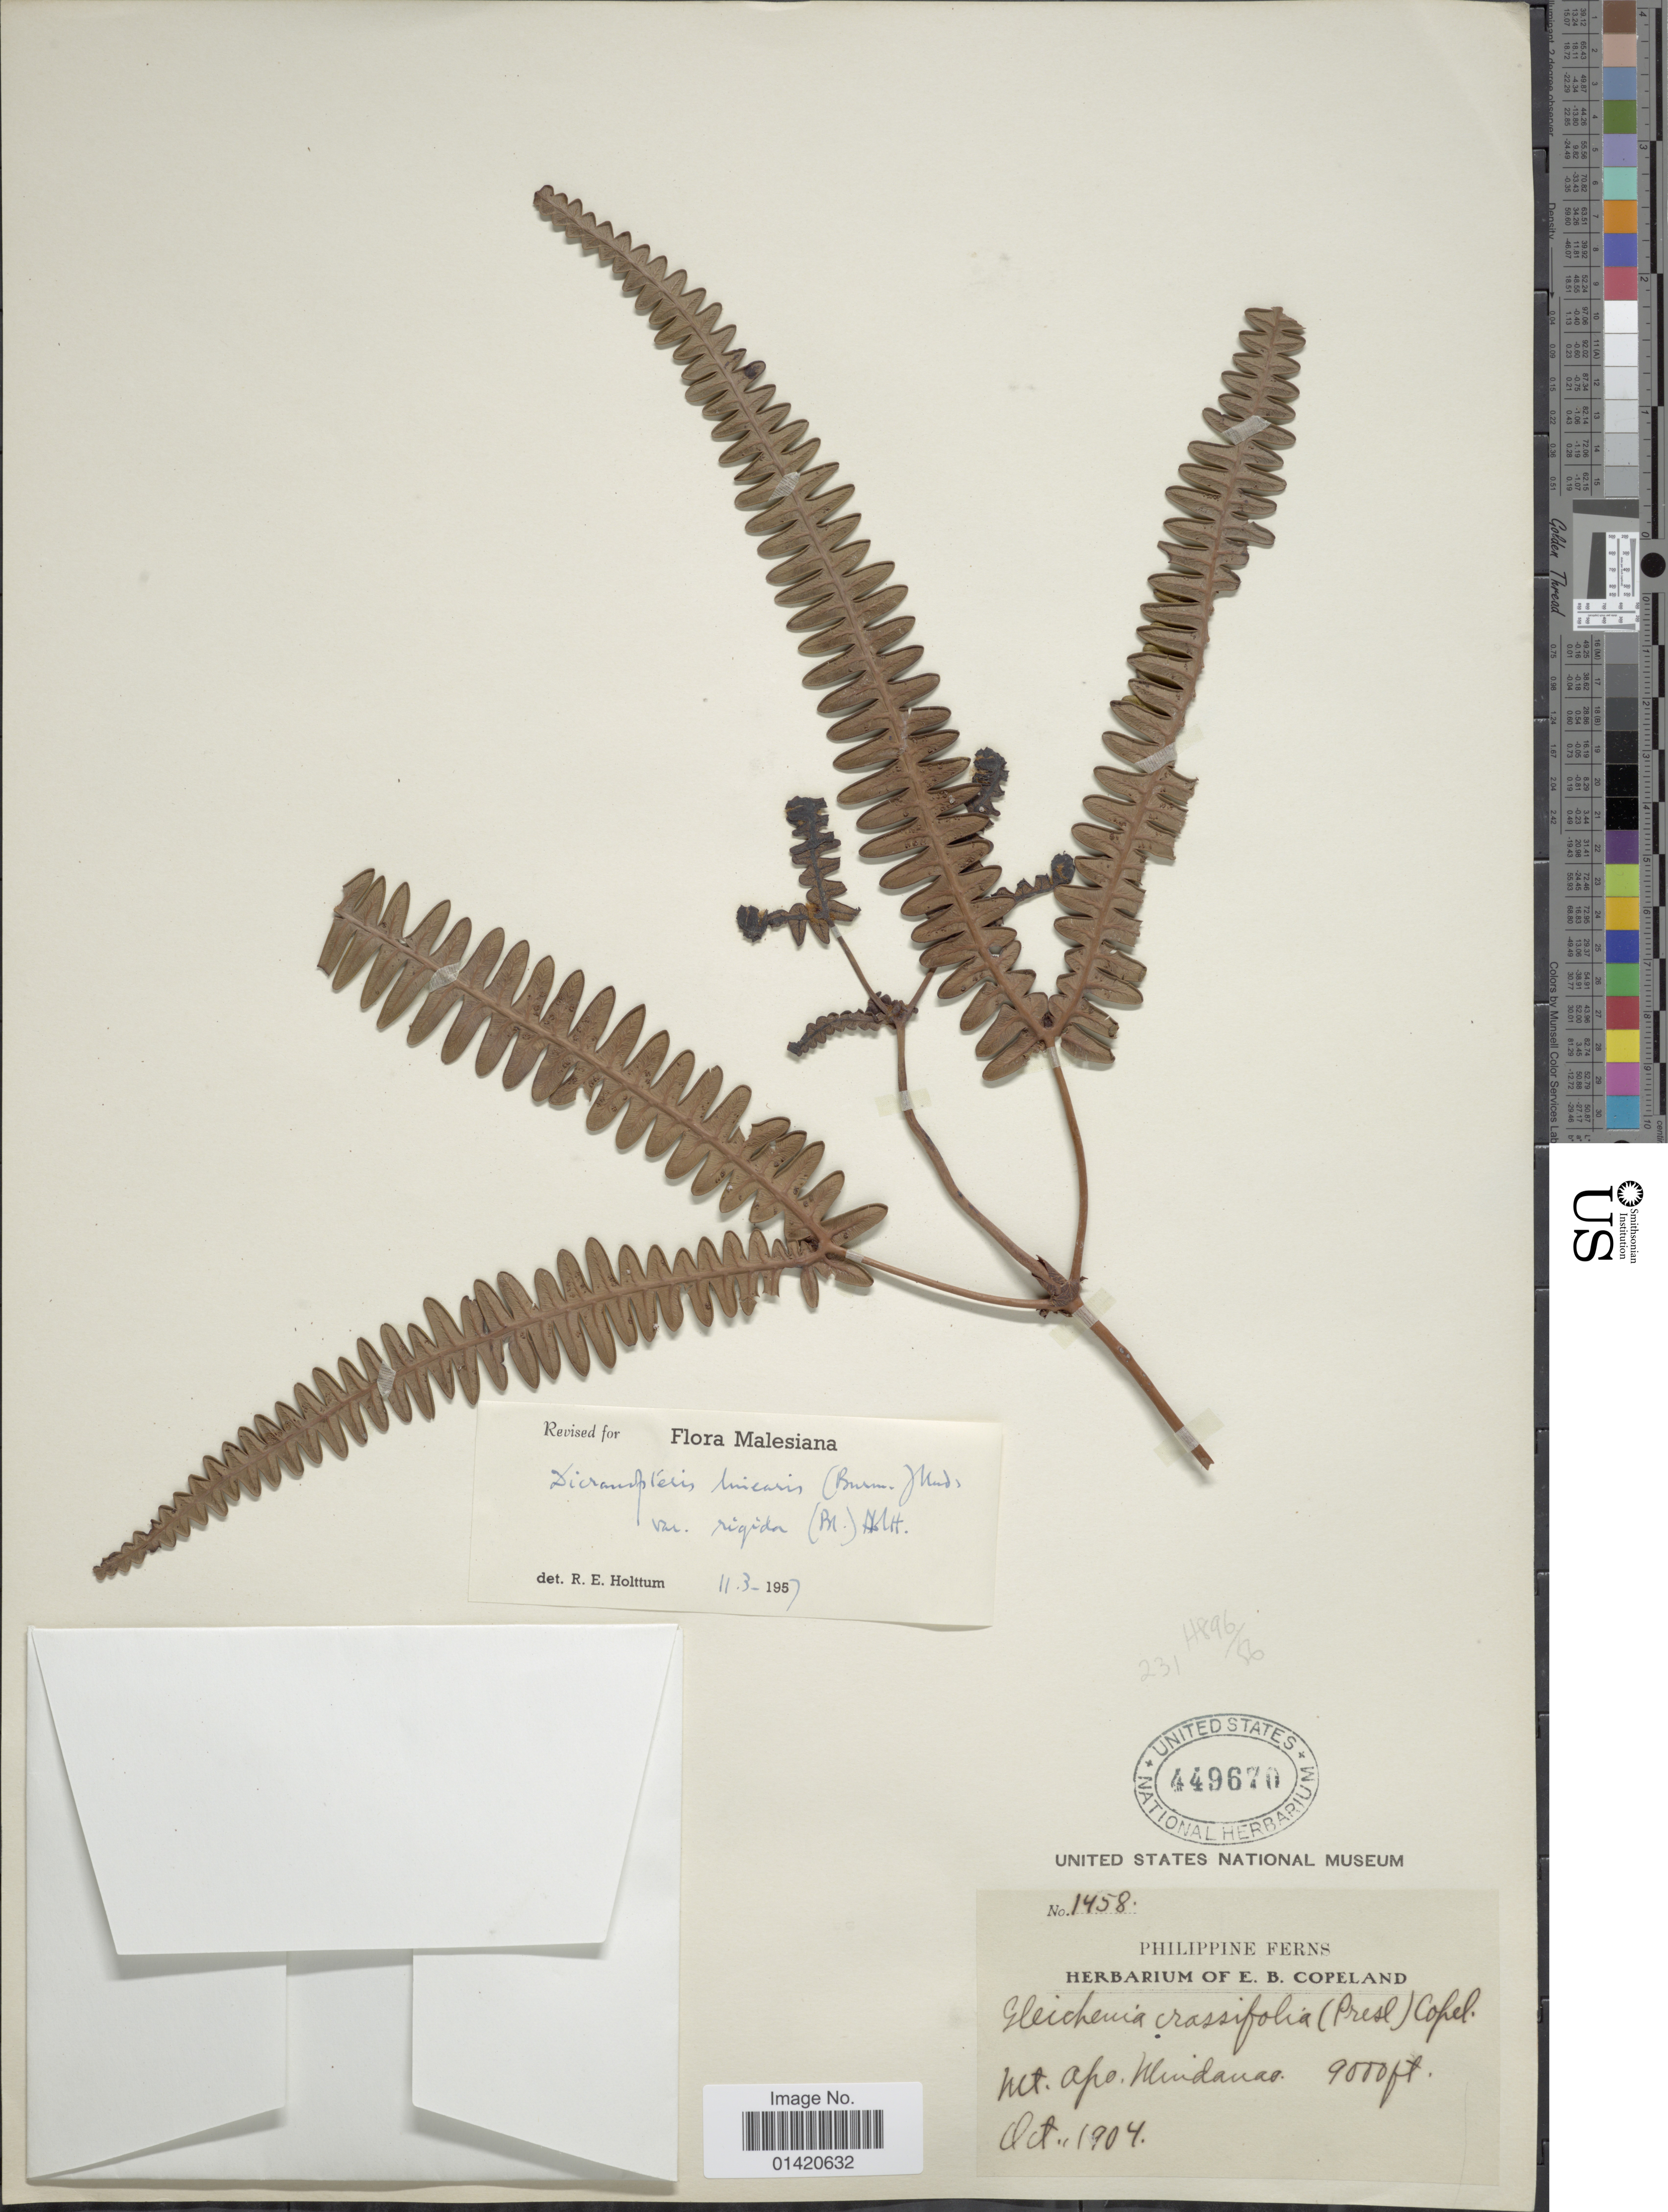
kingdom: Plantae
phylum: Tracheophyta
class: Polypodiopsida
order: Gleicheniales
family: Gleicheniaceae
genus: Dicranopteris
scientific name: Dicranopteris linearis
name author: (Burm. f.) Underw.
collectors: ex herb. E. B. Copeland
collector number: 1458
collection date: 1904-10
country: Philippines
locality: Mt Apo, Mindanao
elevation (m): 2743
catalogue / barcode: US 449670